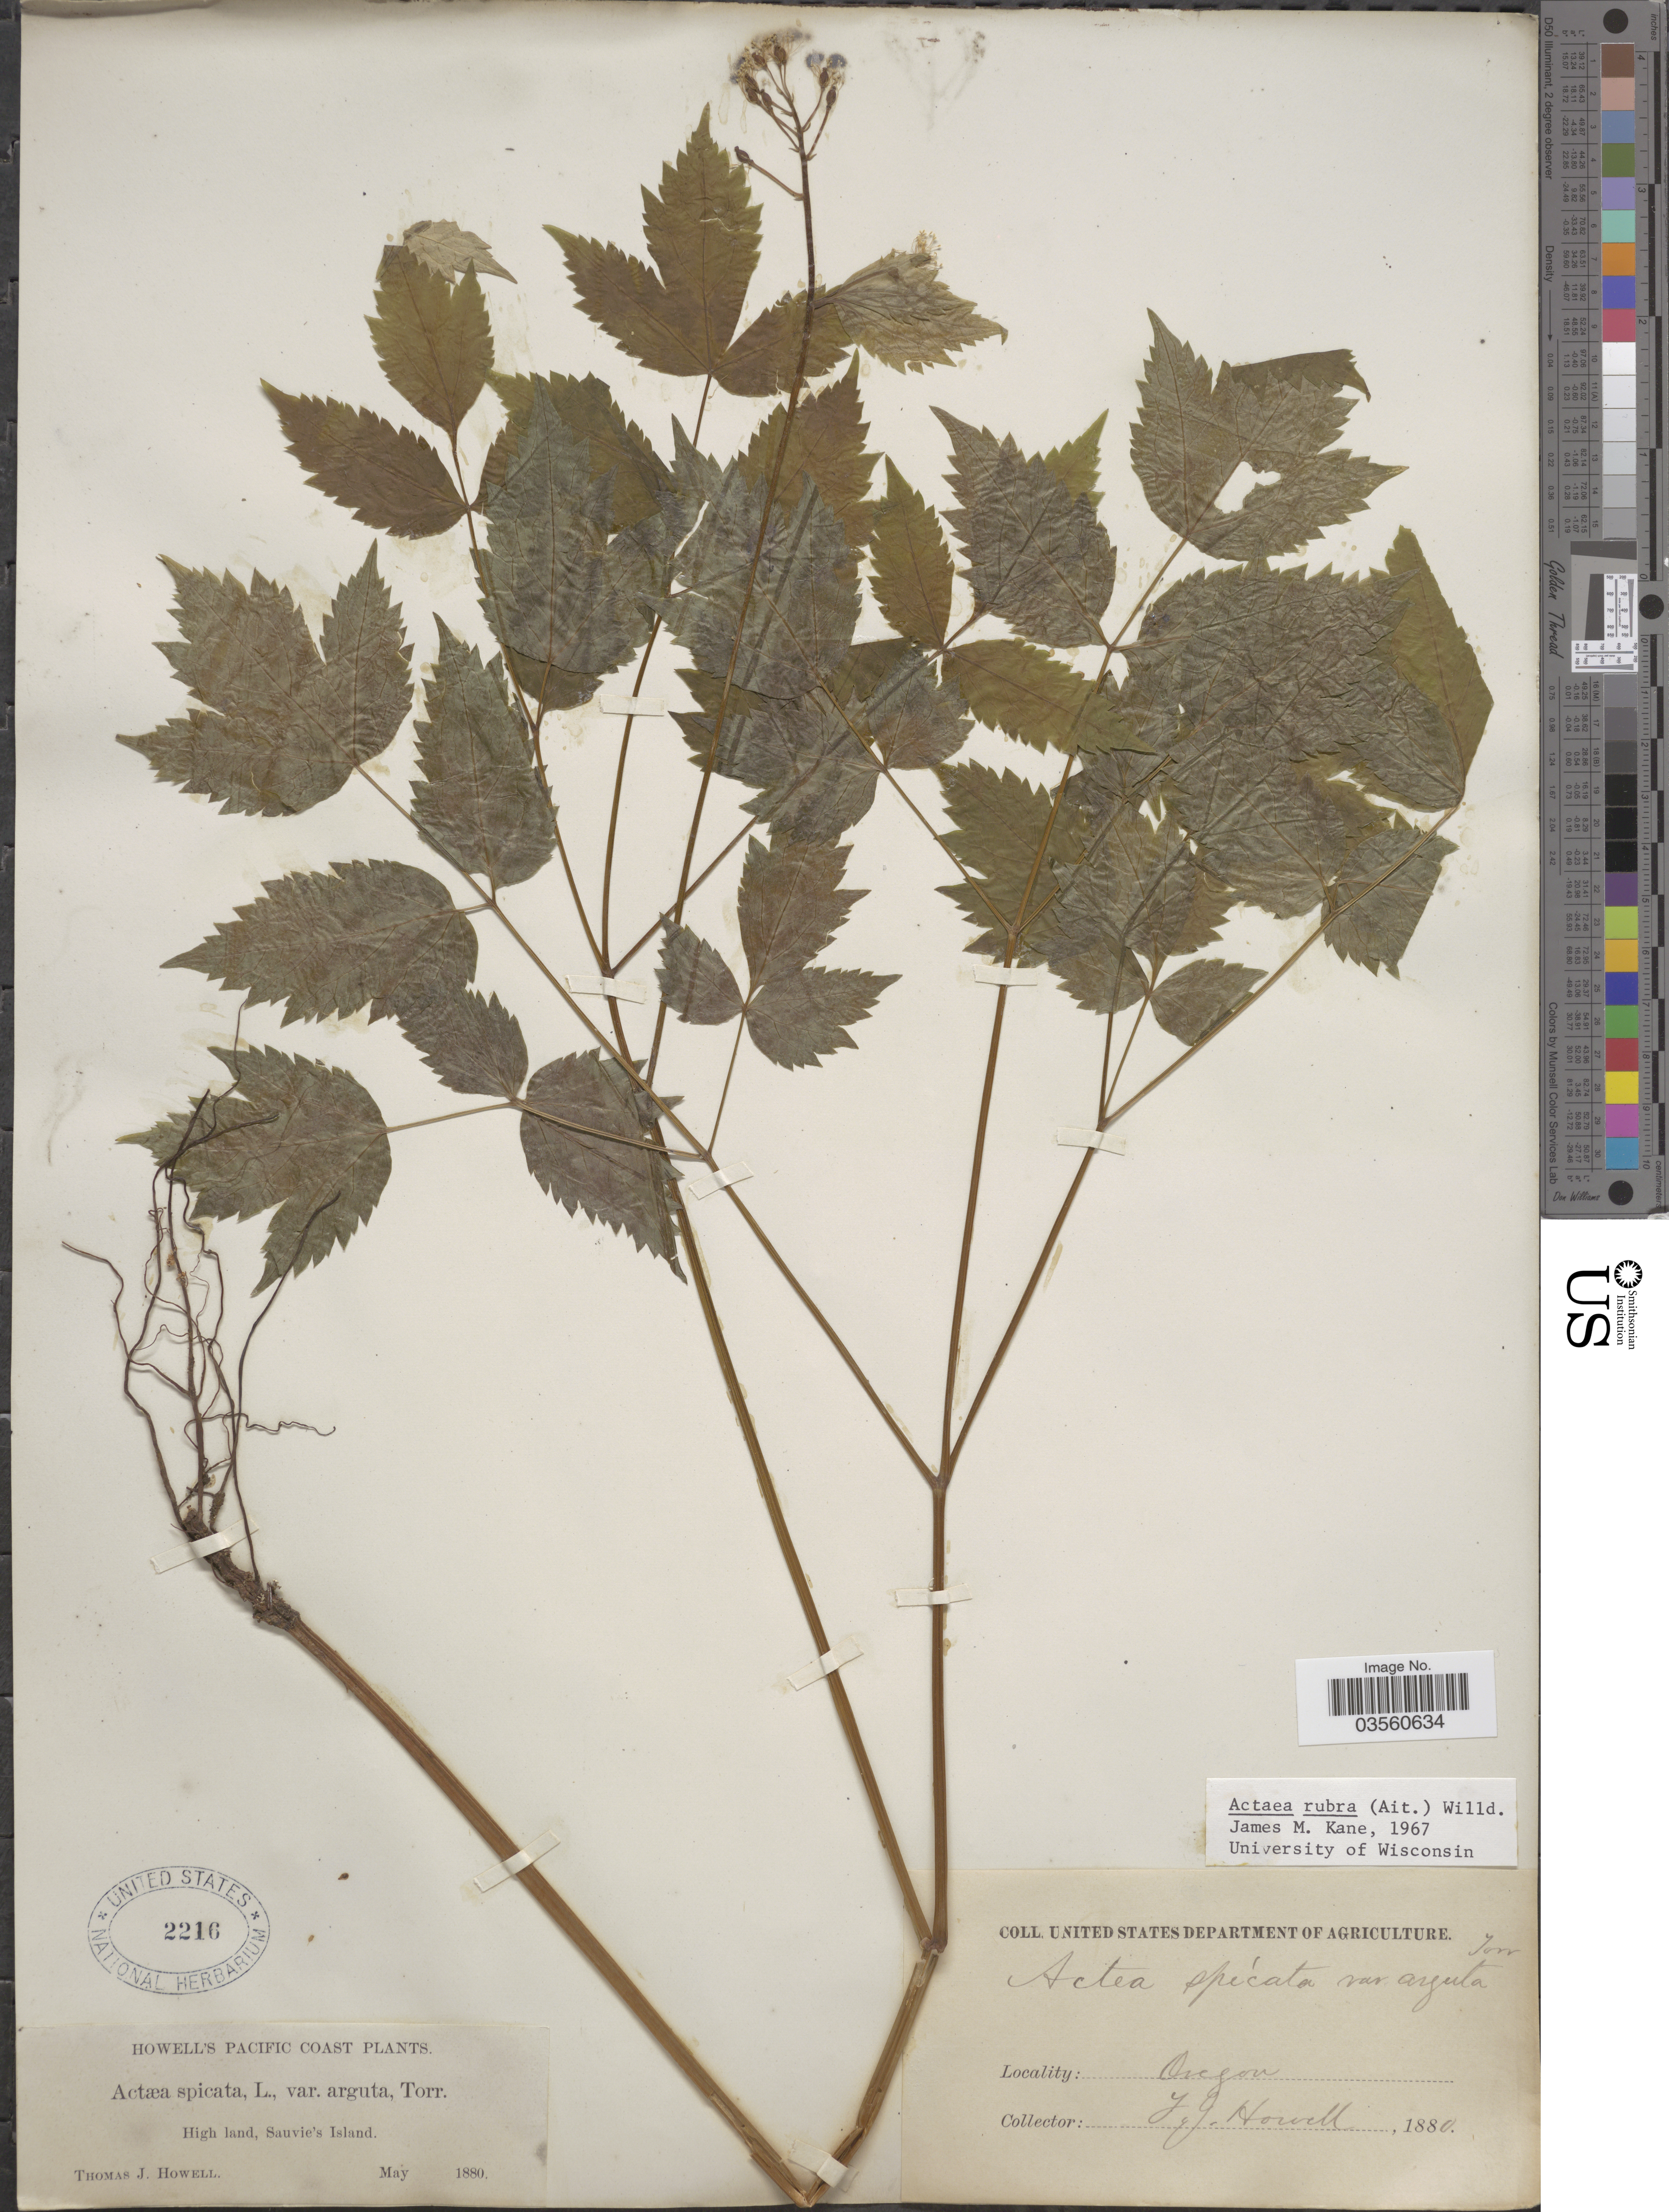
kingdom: Plantae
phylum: Tracheophyta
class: Magnoliopsida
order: Ranunculales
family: Ranunculaceae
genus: Actaea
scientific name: Actaea rubra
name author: (Aiton) Willd.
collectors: T. J. Howell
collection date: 1880-05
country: United States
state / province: Oregon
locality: Pacific Coast. Sauvie's Island.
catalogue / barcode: US 2216